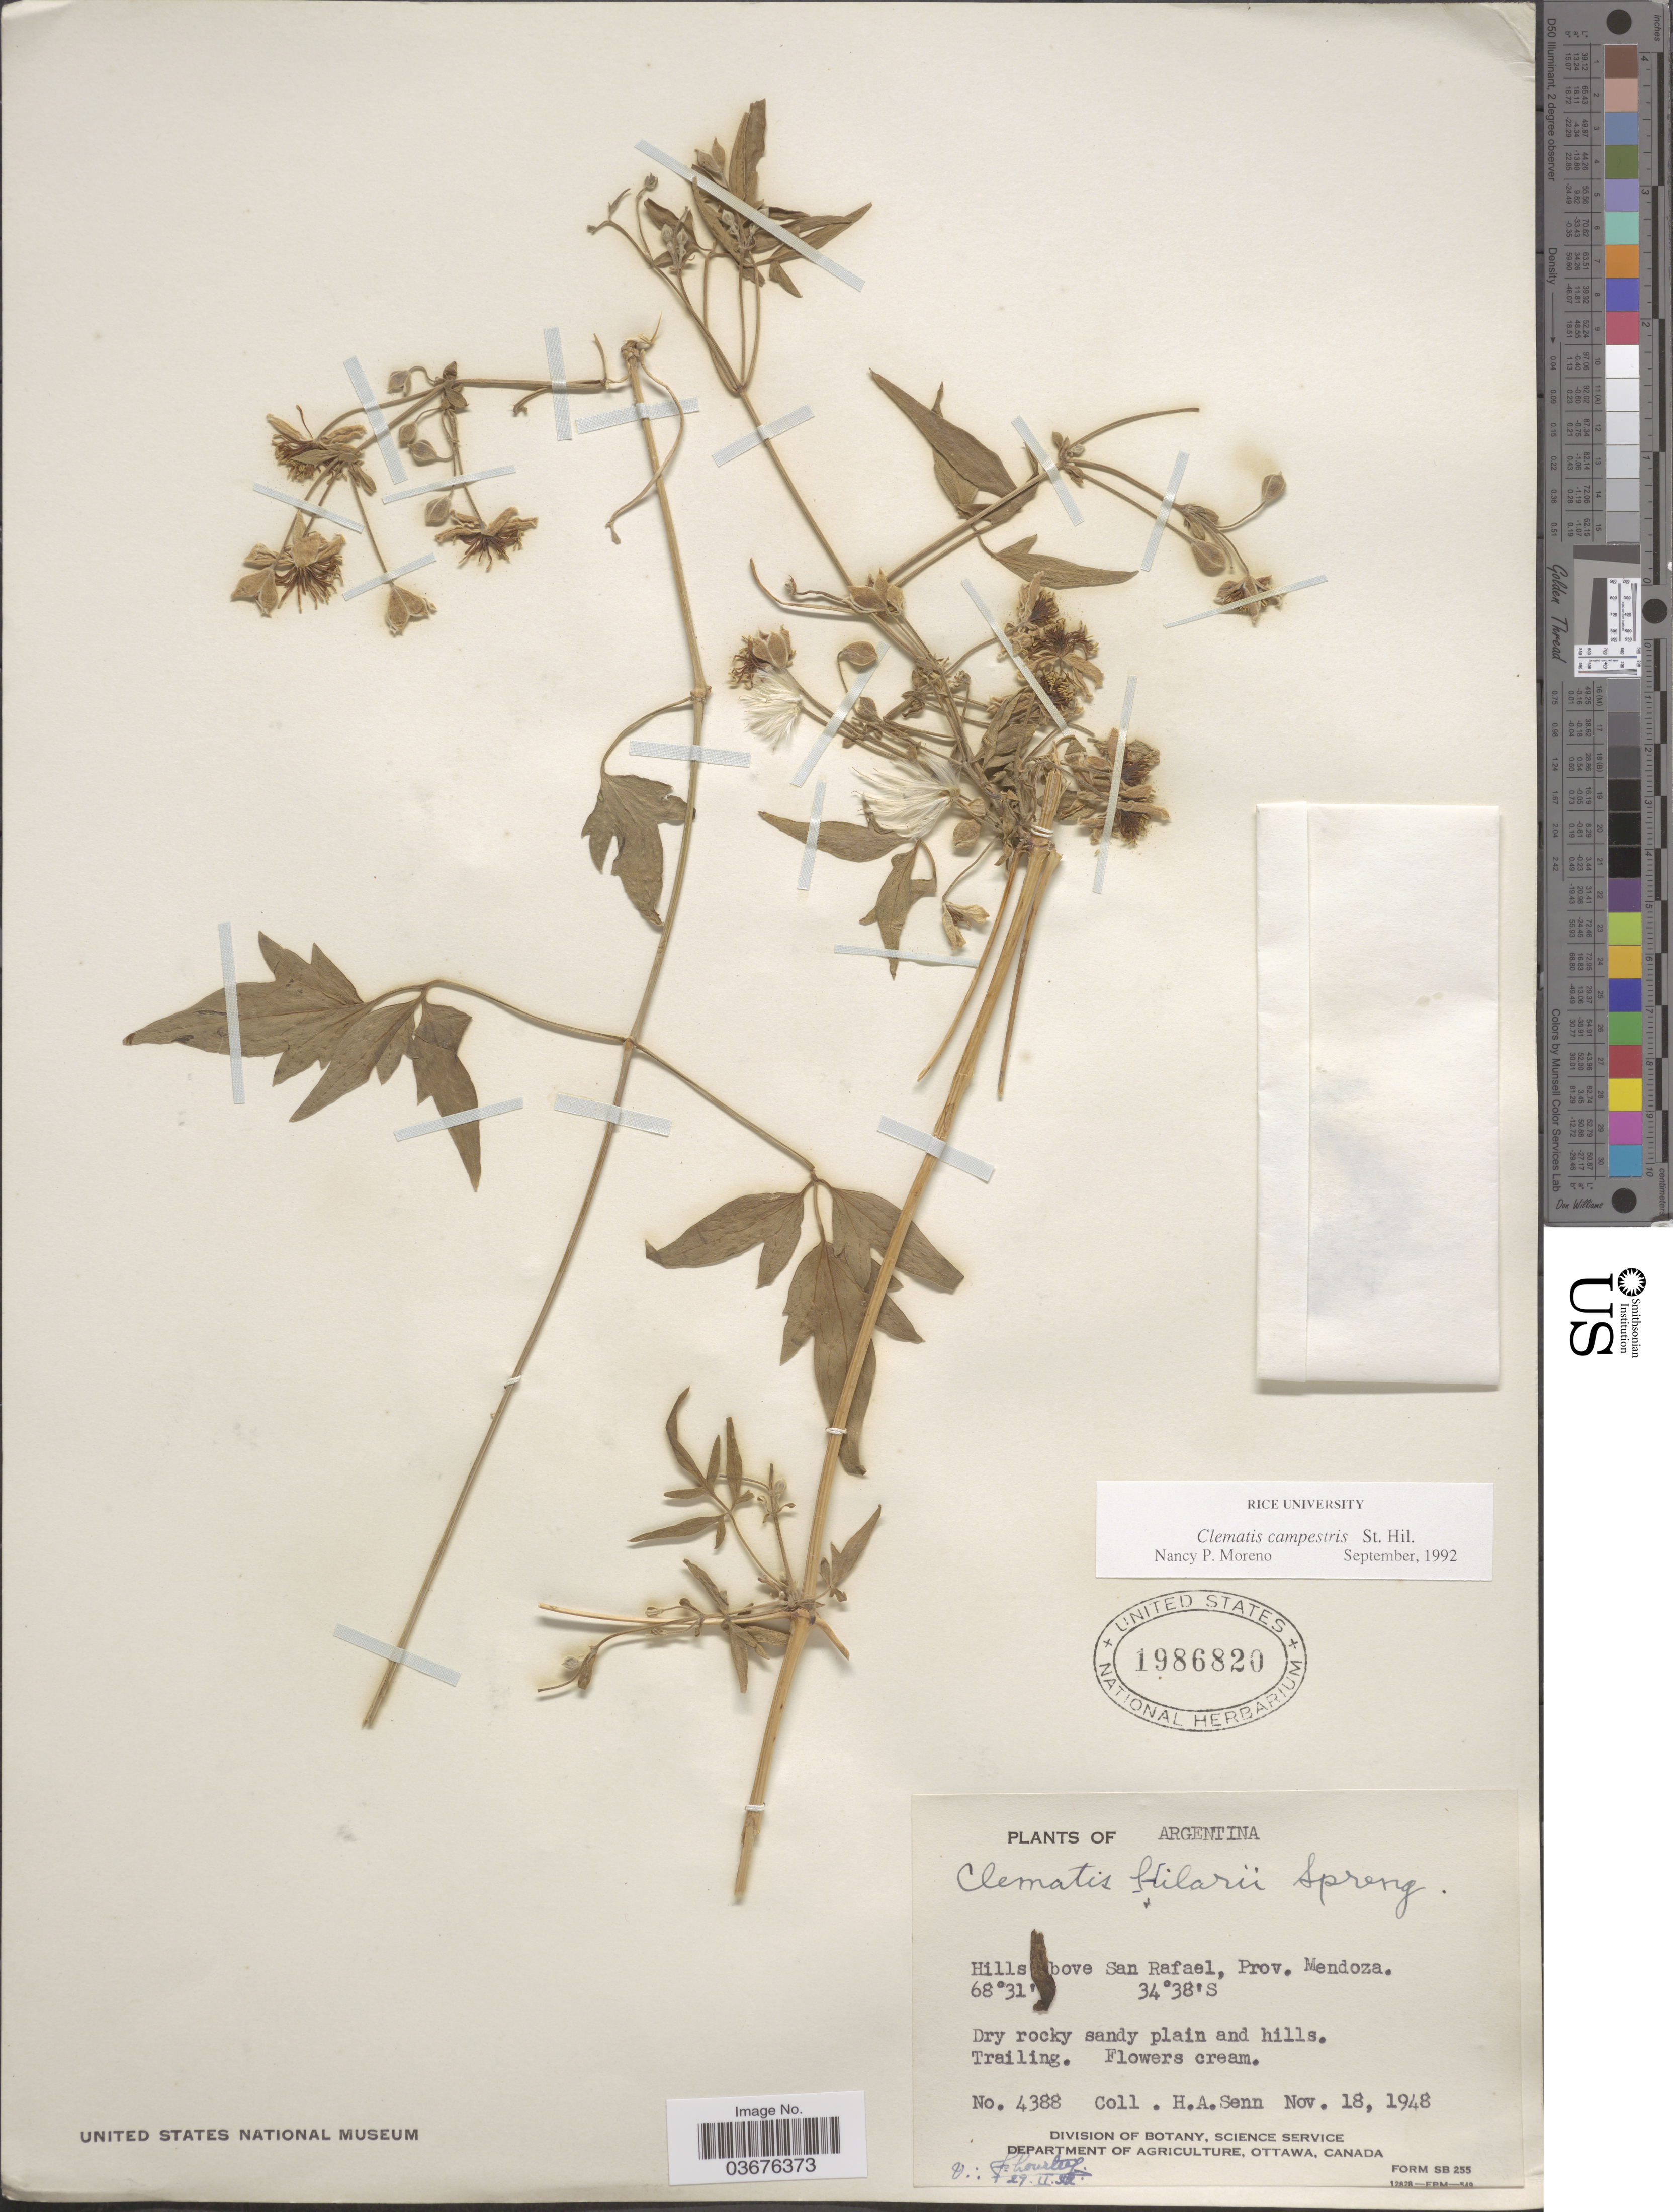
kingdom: Plantae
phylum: Tracheophyta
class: Magnoliopsida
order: Ranunculales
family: Ranunculaceae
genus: Clematis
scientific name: Clematis campestris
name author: A. St.-Hil.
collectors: H. Senn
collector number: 4388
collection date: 1948-11-18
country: Argentina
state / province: Mendoza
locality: Hills above San Rafael.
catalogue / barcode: US 1986820